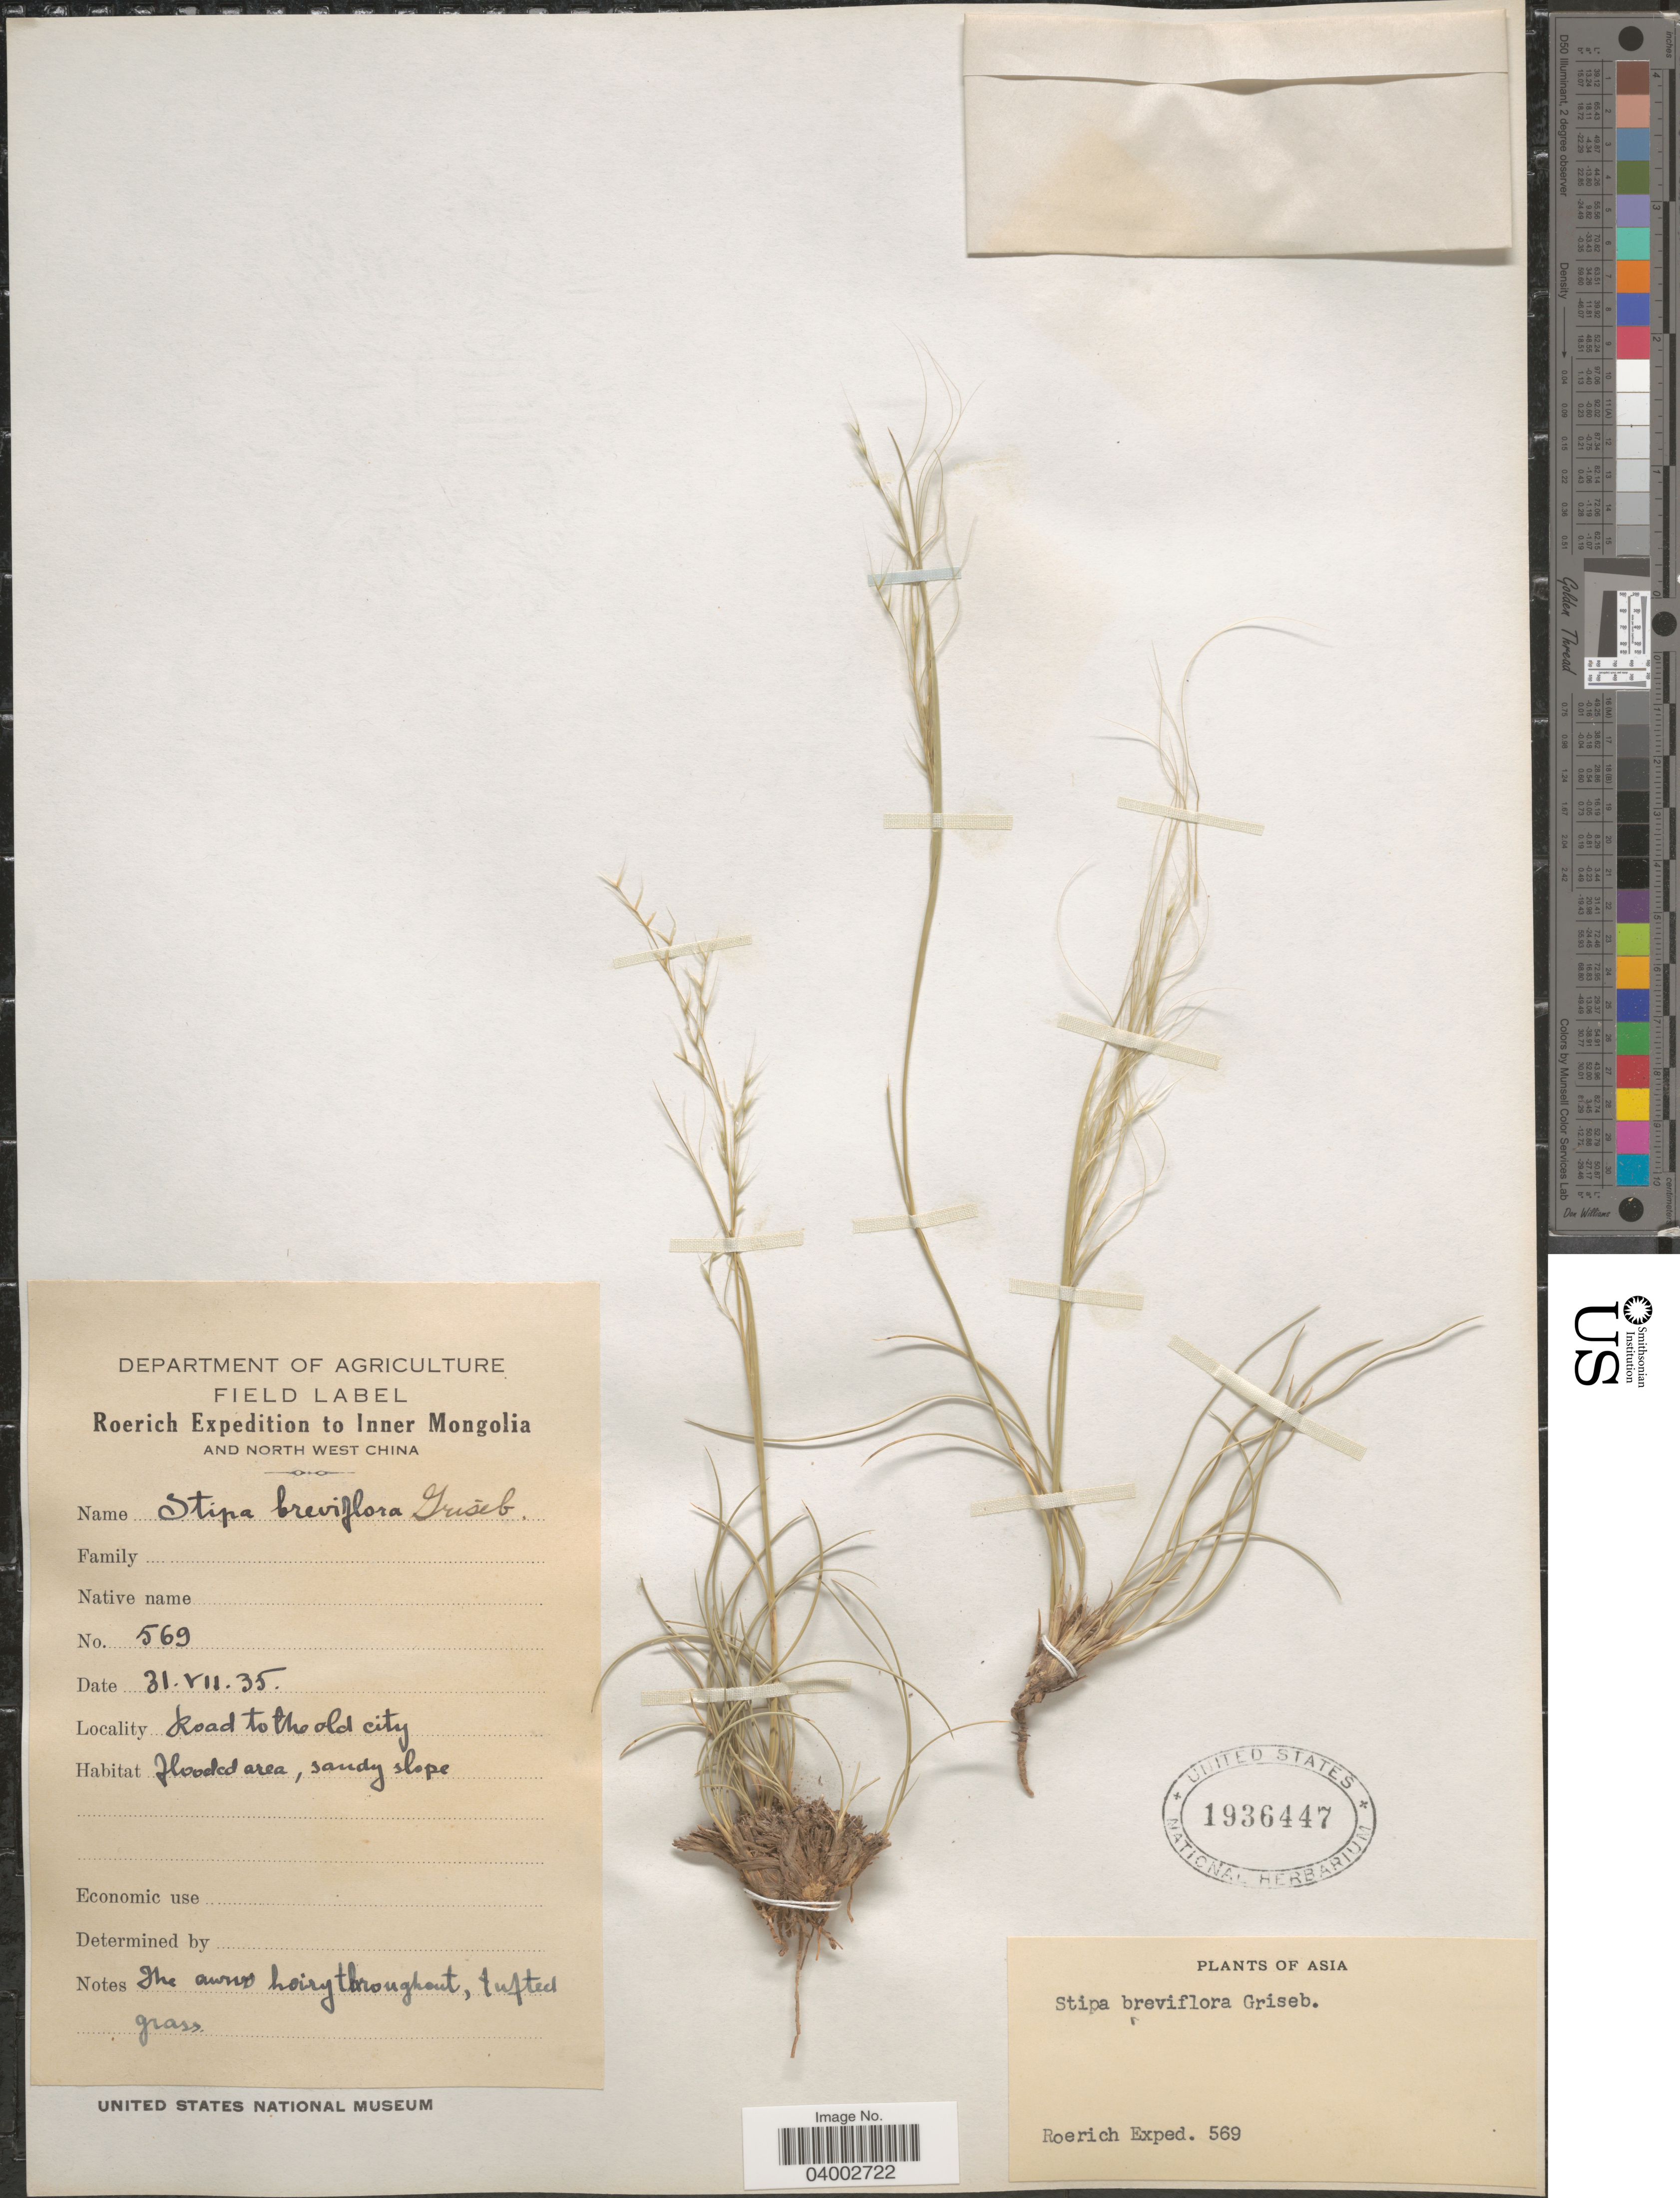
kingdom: Plantae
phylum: Tracheophyta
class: Liliopsida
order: Poales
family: Poaceae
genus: Stipa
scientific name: Stipa breviflora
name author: Griseb.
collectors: Roerich Expedition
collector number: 569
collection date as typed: Transcribed d/m/y: 31/7/35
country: China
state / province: Nei Monggol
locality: Inner Mongolia and North West China. Road to the old city.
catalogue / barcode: US 1936447